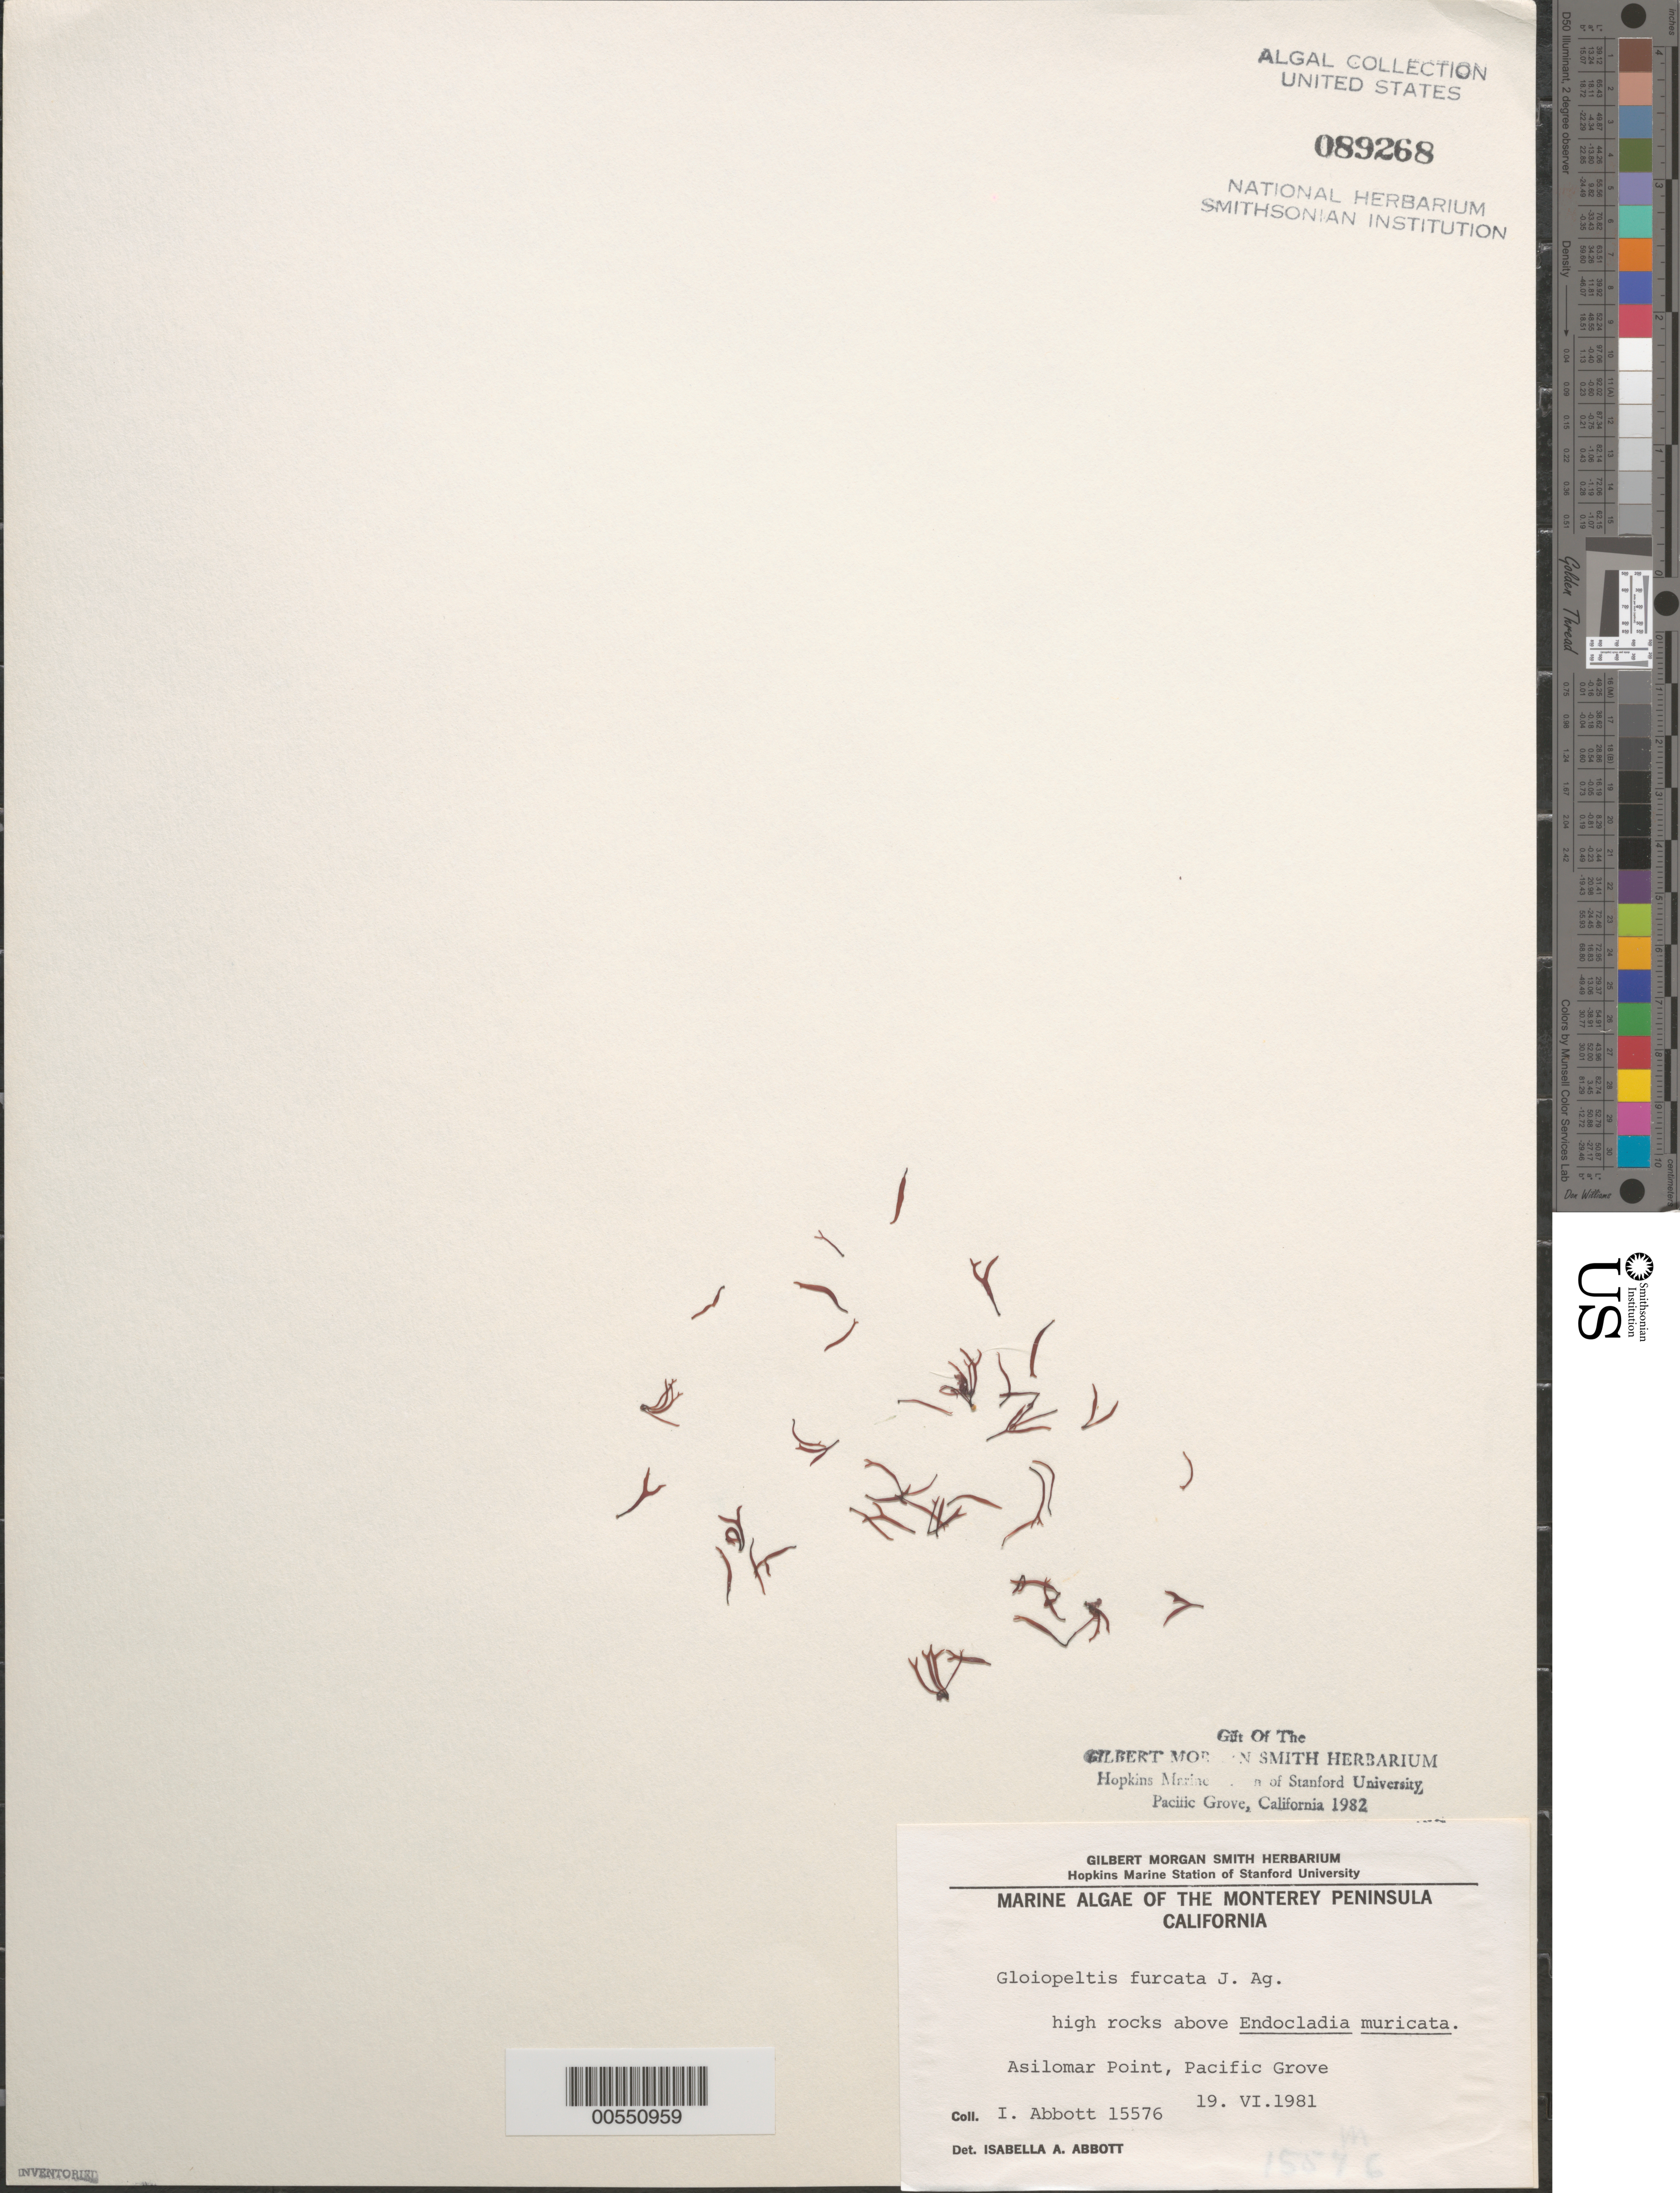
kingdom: Plantae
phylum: Rhodophyta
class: Florideophyceae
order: Gigartinales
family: Endocladiaceae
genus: Gloiopeltis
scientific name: Gloiopeltis furcata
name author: (Postels & Rupr.) J. Agardh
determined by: Abbott, Isabella A.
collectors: I. A. Abbott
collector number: IAA 15576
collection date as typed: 19 Jun 1981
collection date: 1981-06-19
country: United States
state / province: California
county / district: Monterey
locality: Asilomar Point, Pacific Grove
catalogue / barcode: US 89268